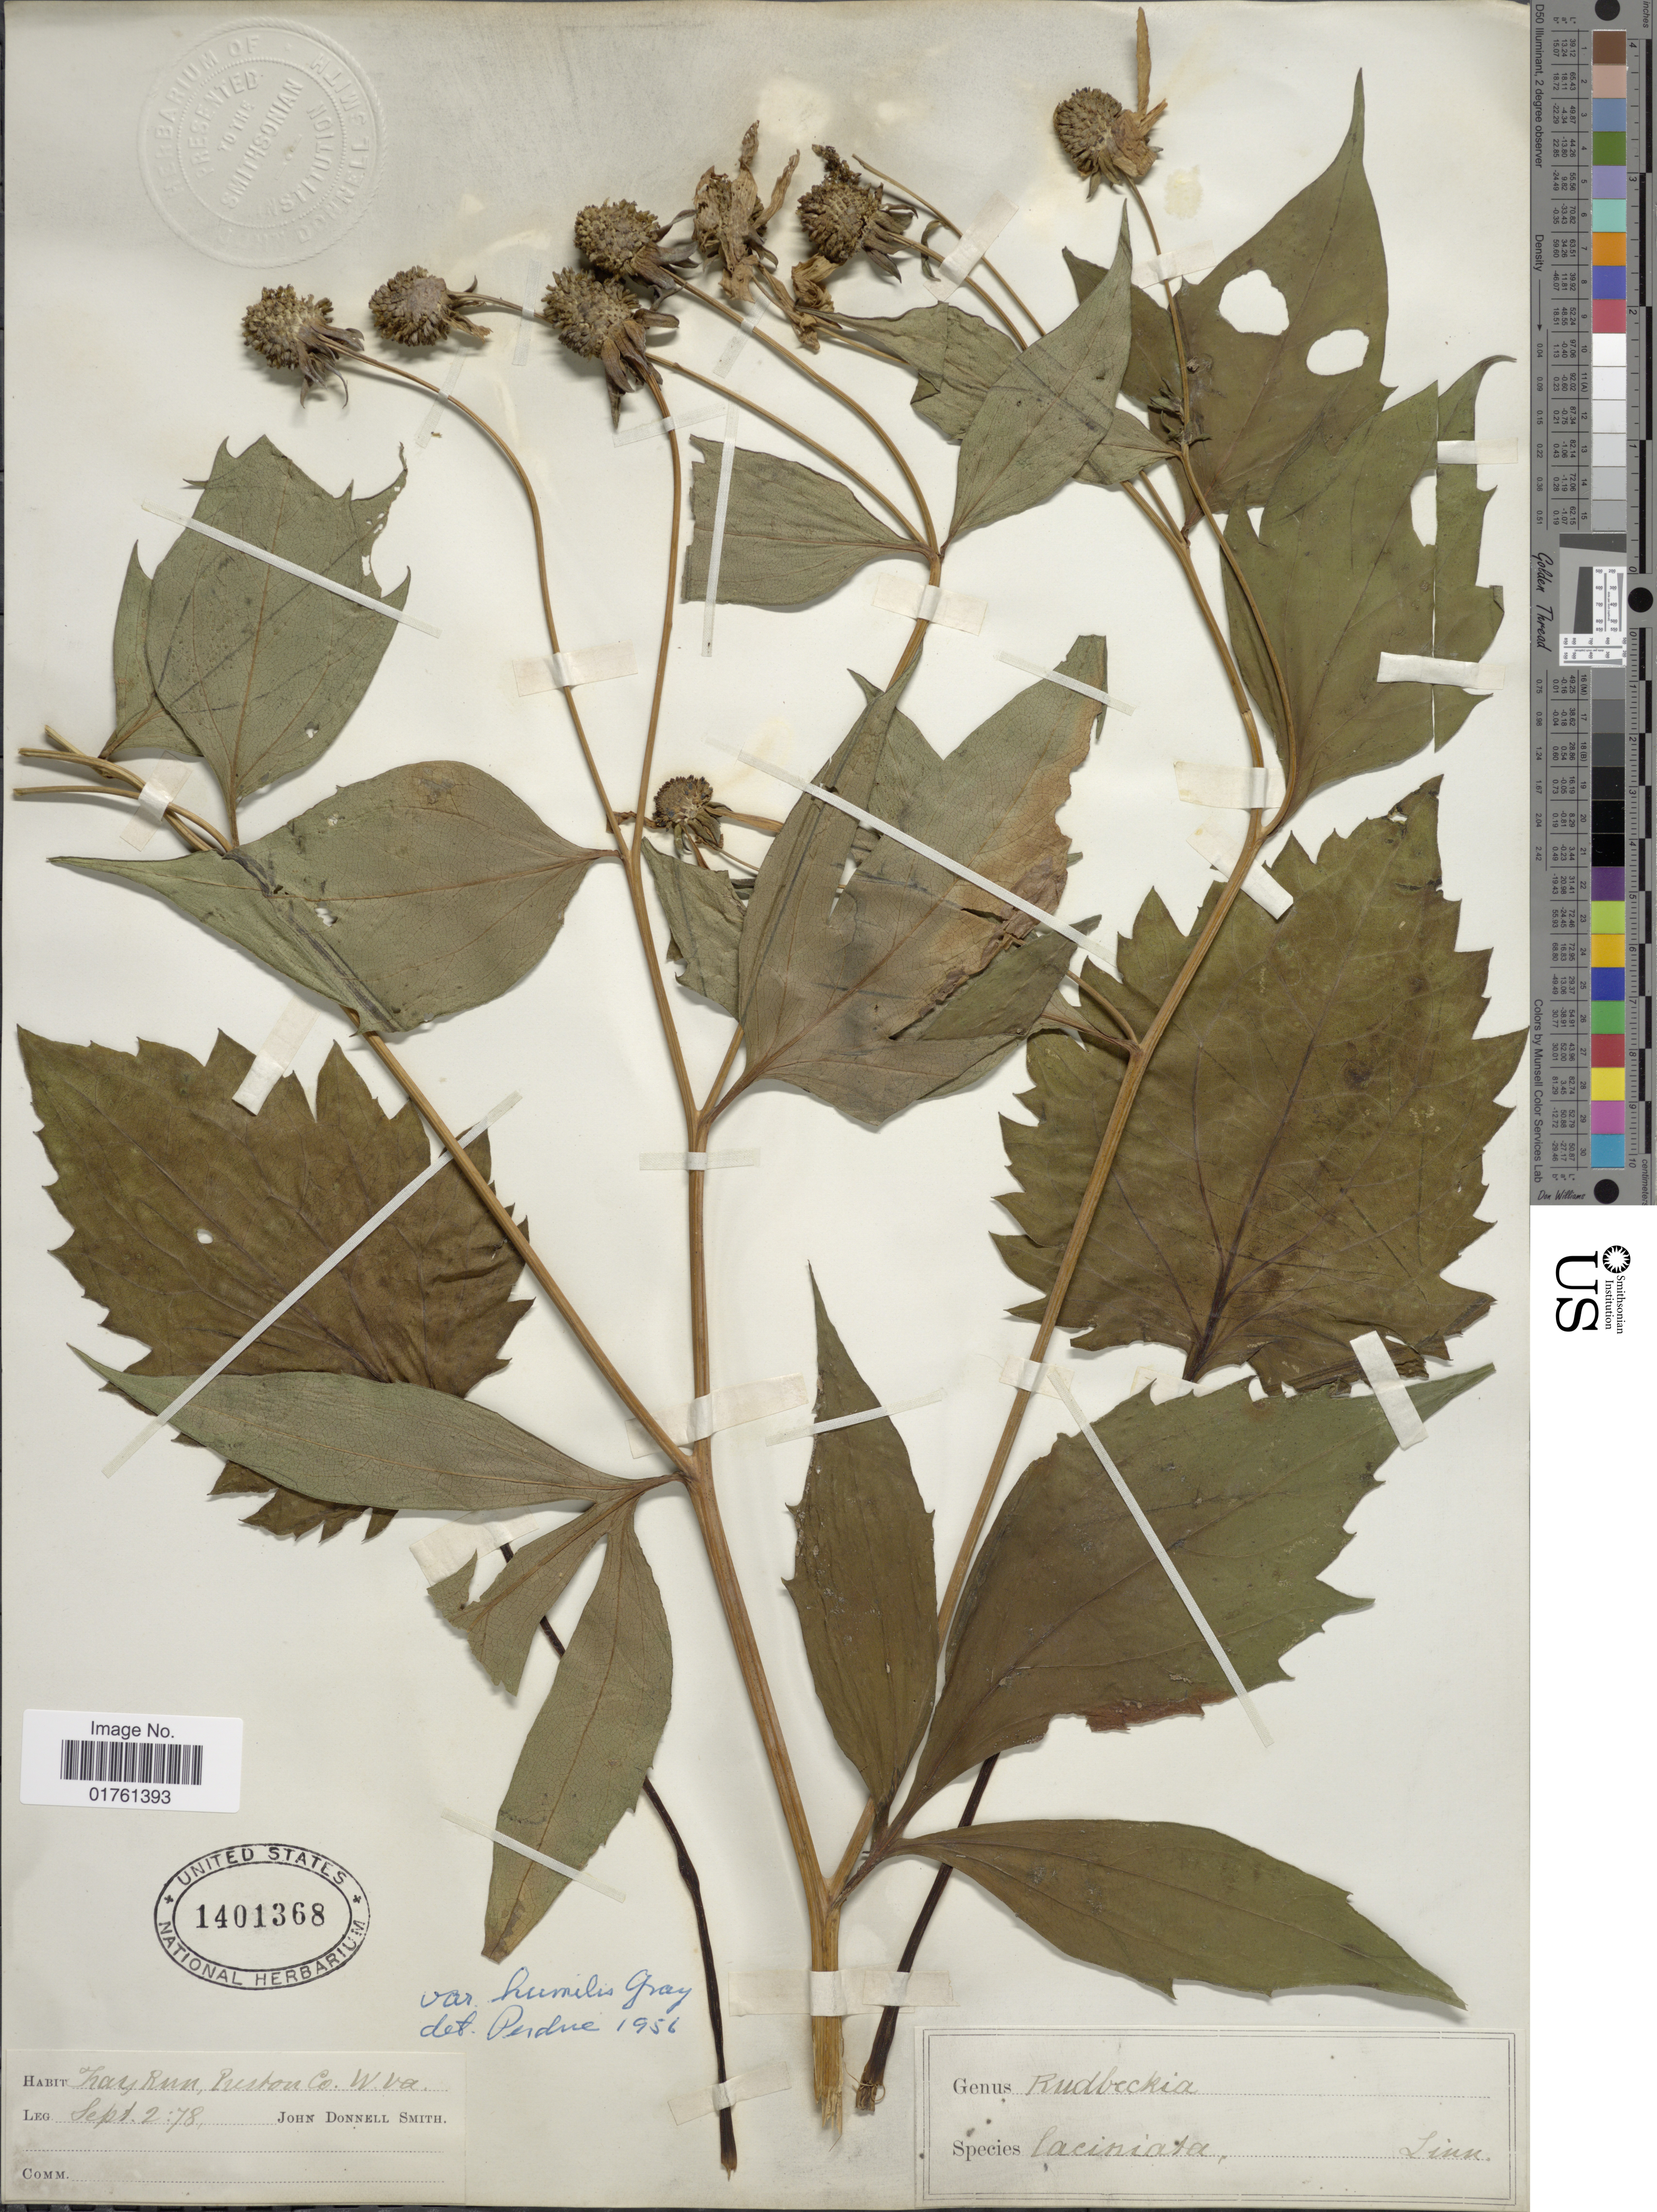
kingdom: Plantae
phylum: Tracheophyta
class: Magnoliopsida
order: Asterales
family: Asteraceae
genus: Rudbeckia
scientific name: Rudbeckia laciniata var. humulis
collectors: J. Donnell Smith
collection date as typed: Transcribed d/m/y: 2/9/78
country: United States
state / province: West Virginia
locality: Kay Runn, Preston Co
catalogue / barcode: US 1401368